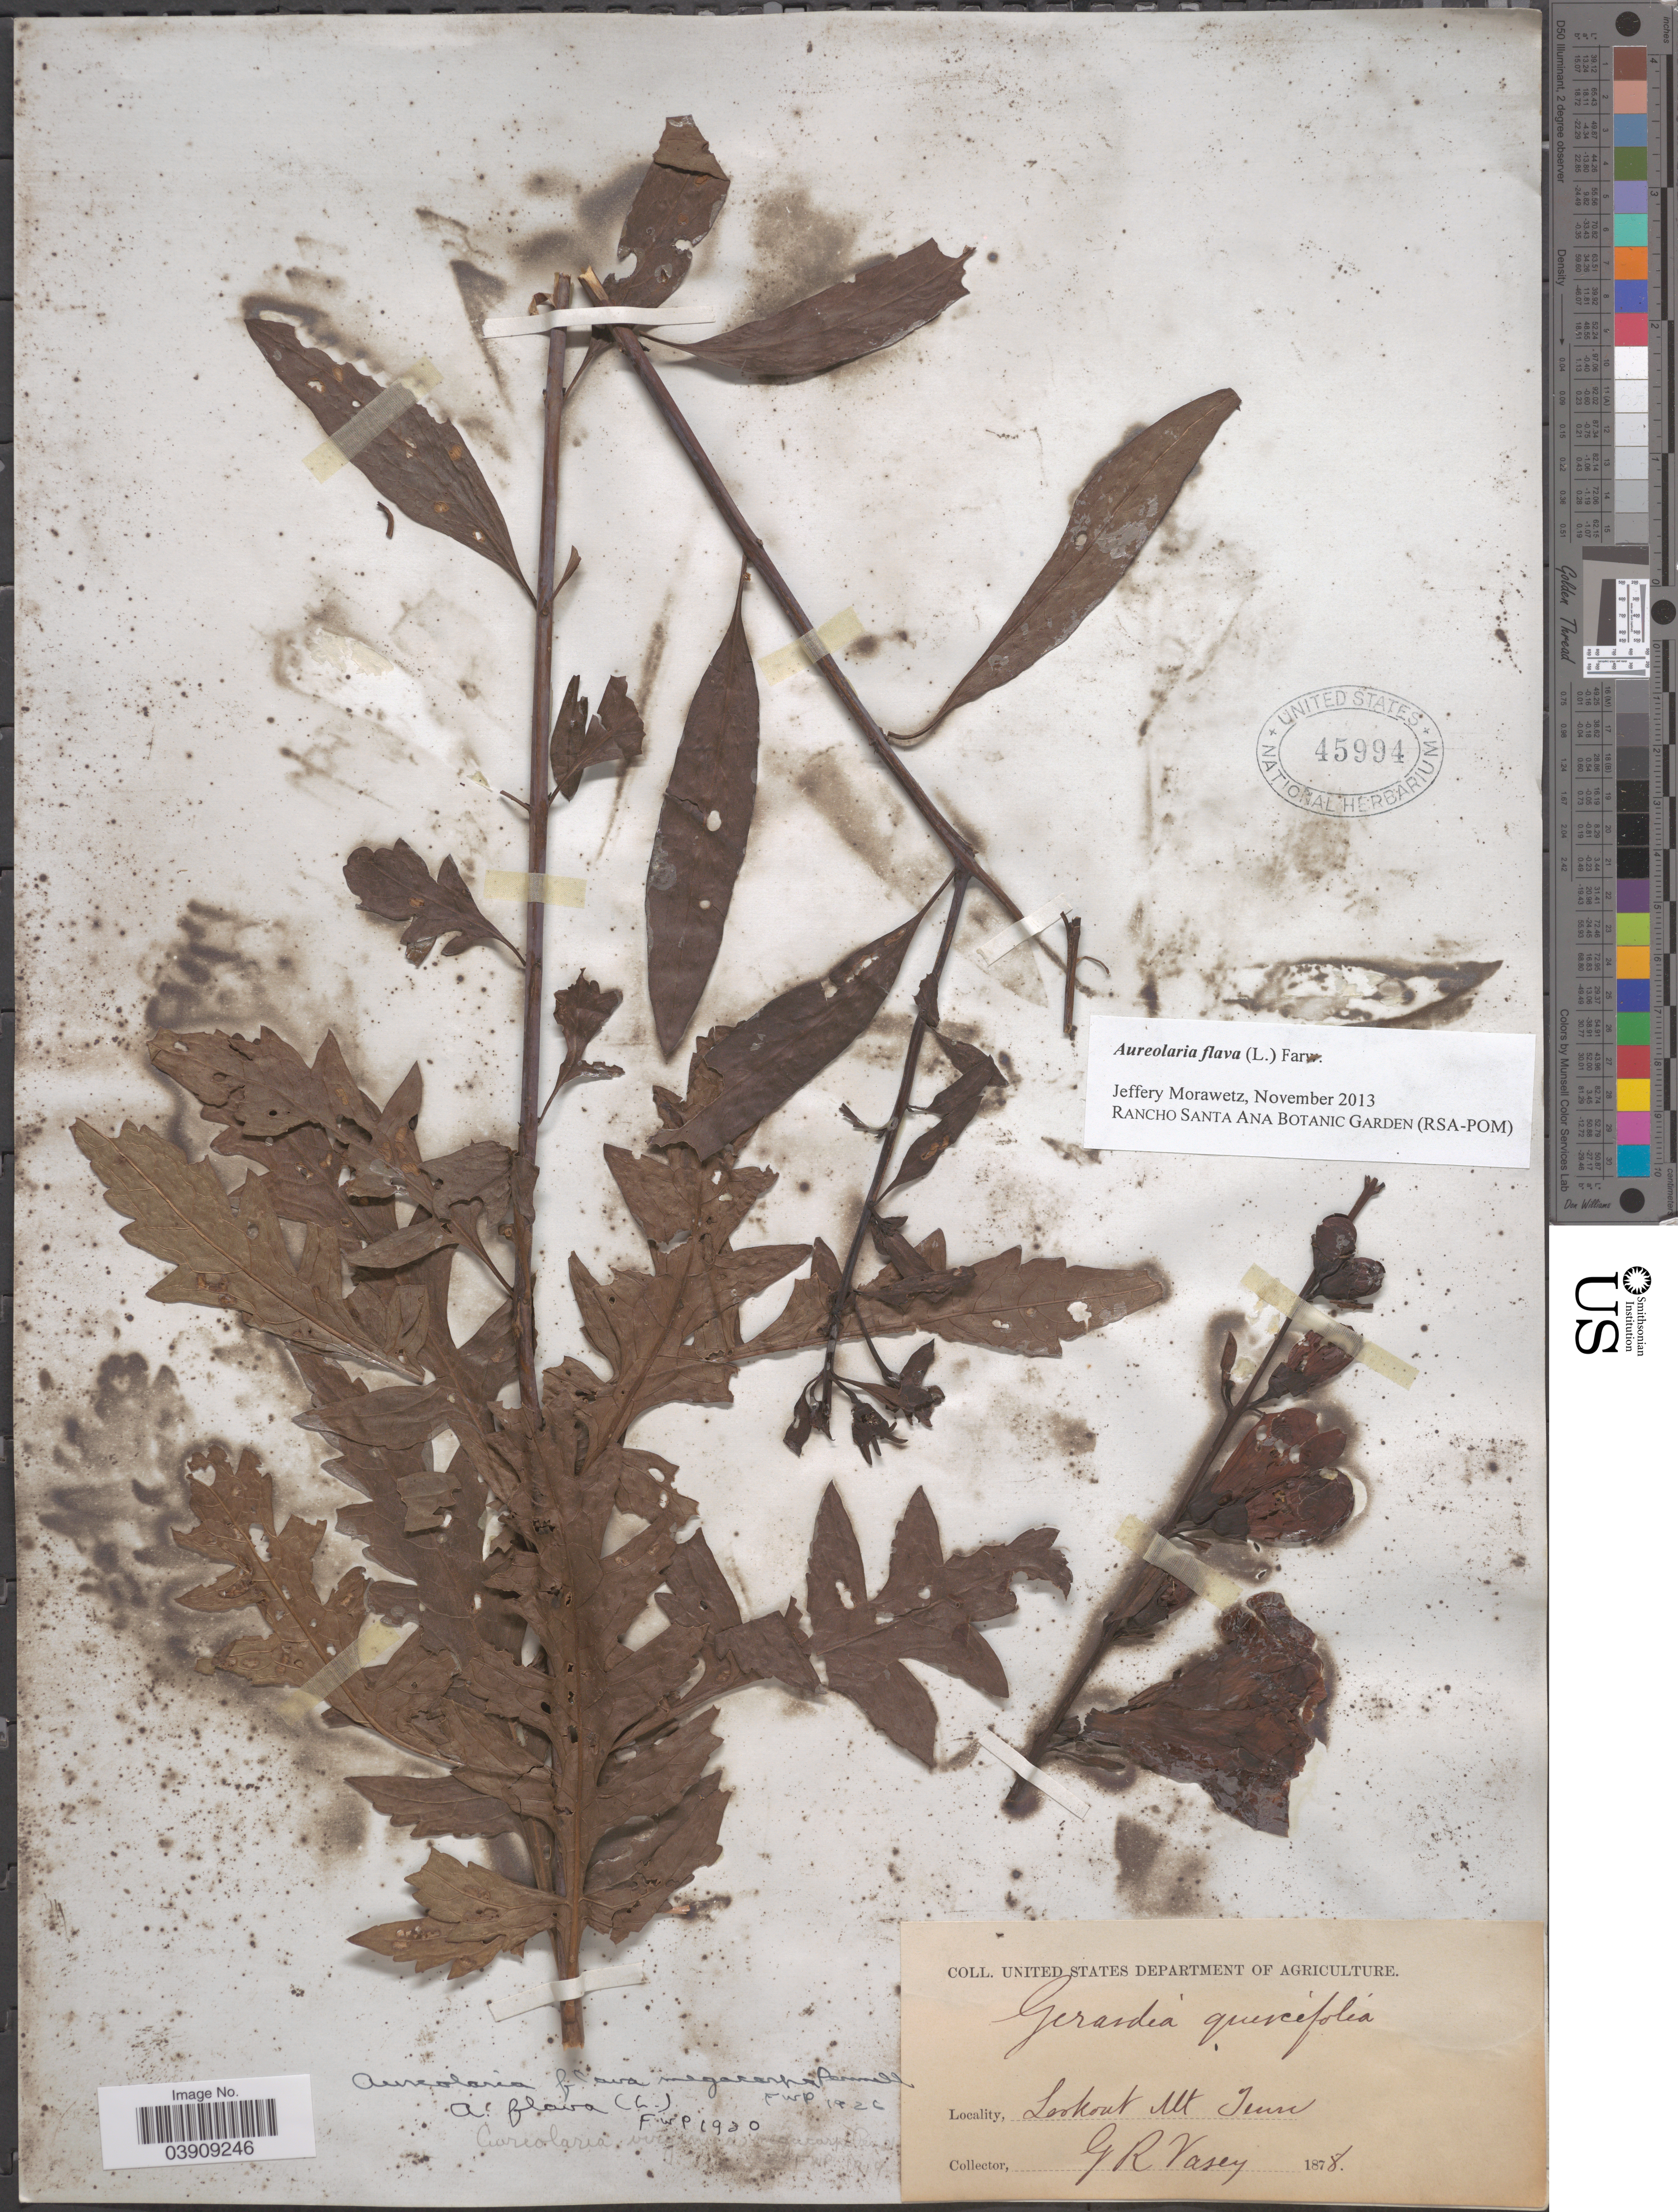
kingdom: Plantae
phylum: Tracheophyta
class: Magnoliopsida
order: Lamiales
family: Orobanchaceae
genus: Aureolaria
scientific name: Aureolaria flava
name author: (L.) Farw.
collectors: G. R. Vasey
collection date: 1878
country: United States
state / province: Tennessee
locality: Lookout Mt.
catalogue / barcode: US 45994